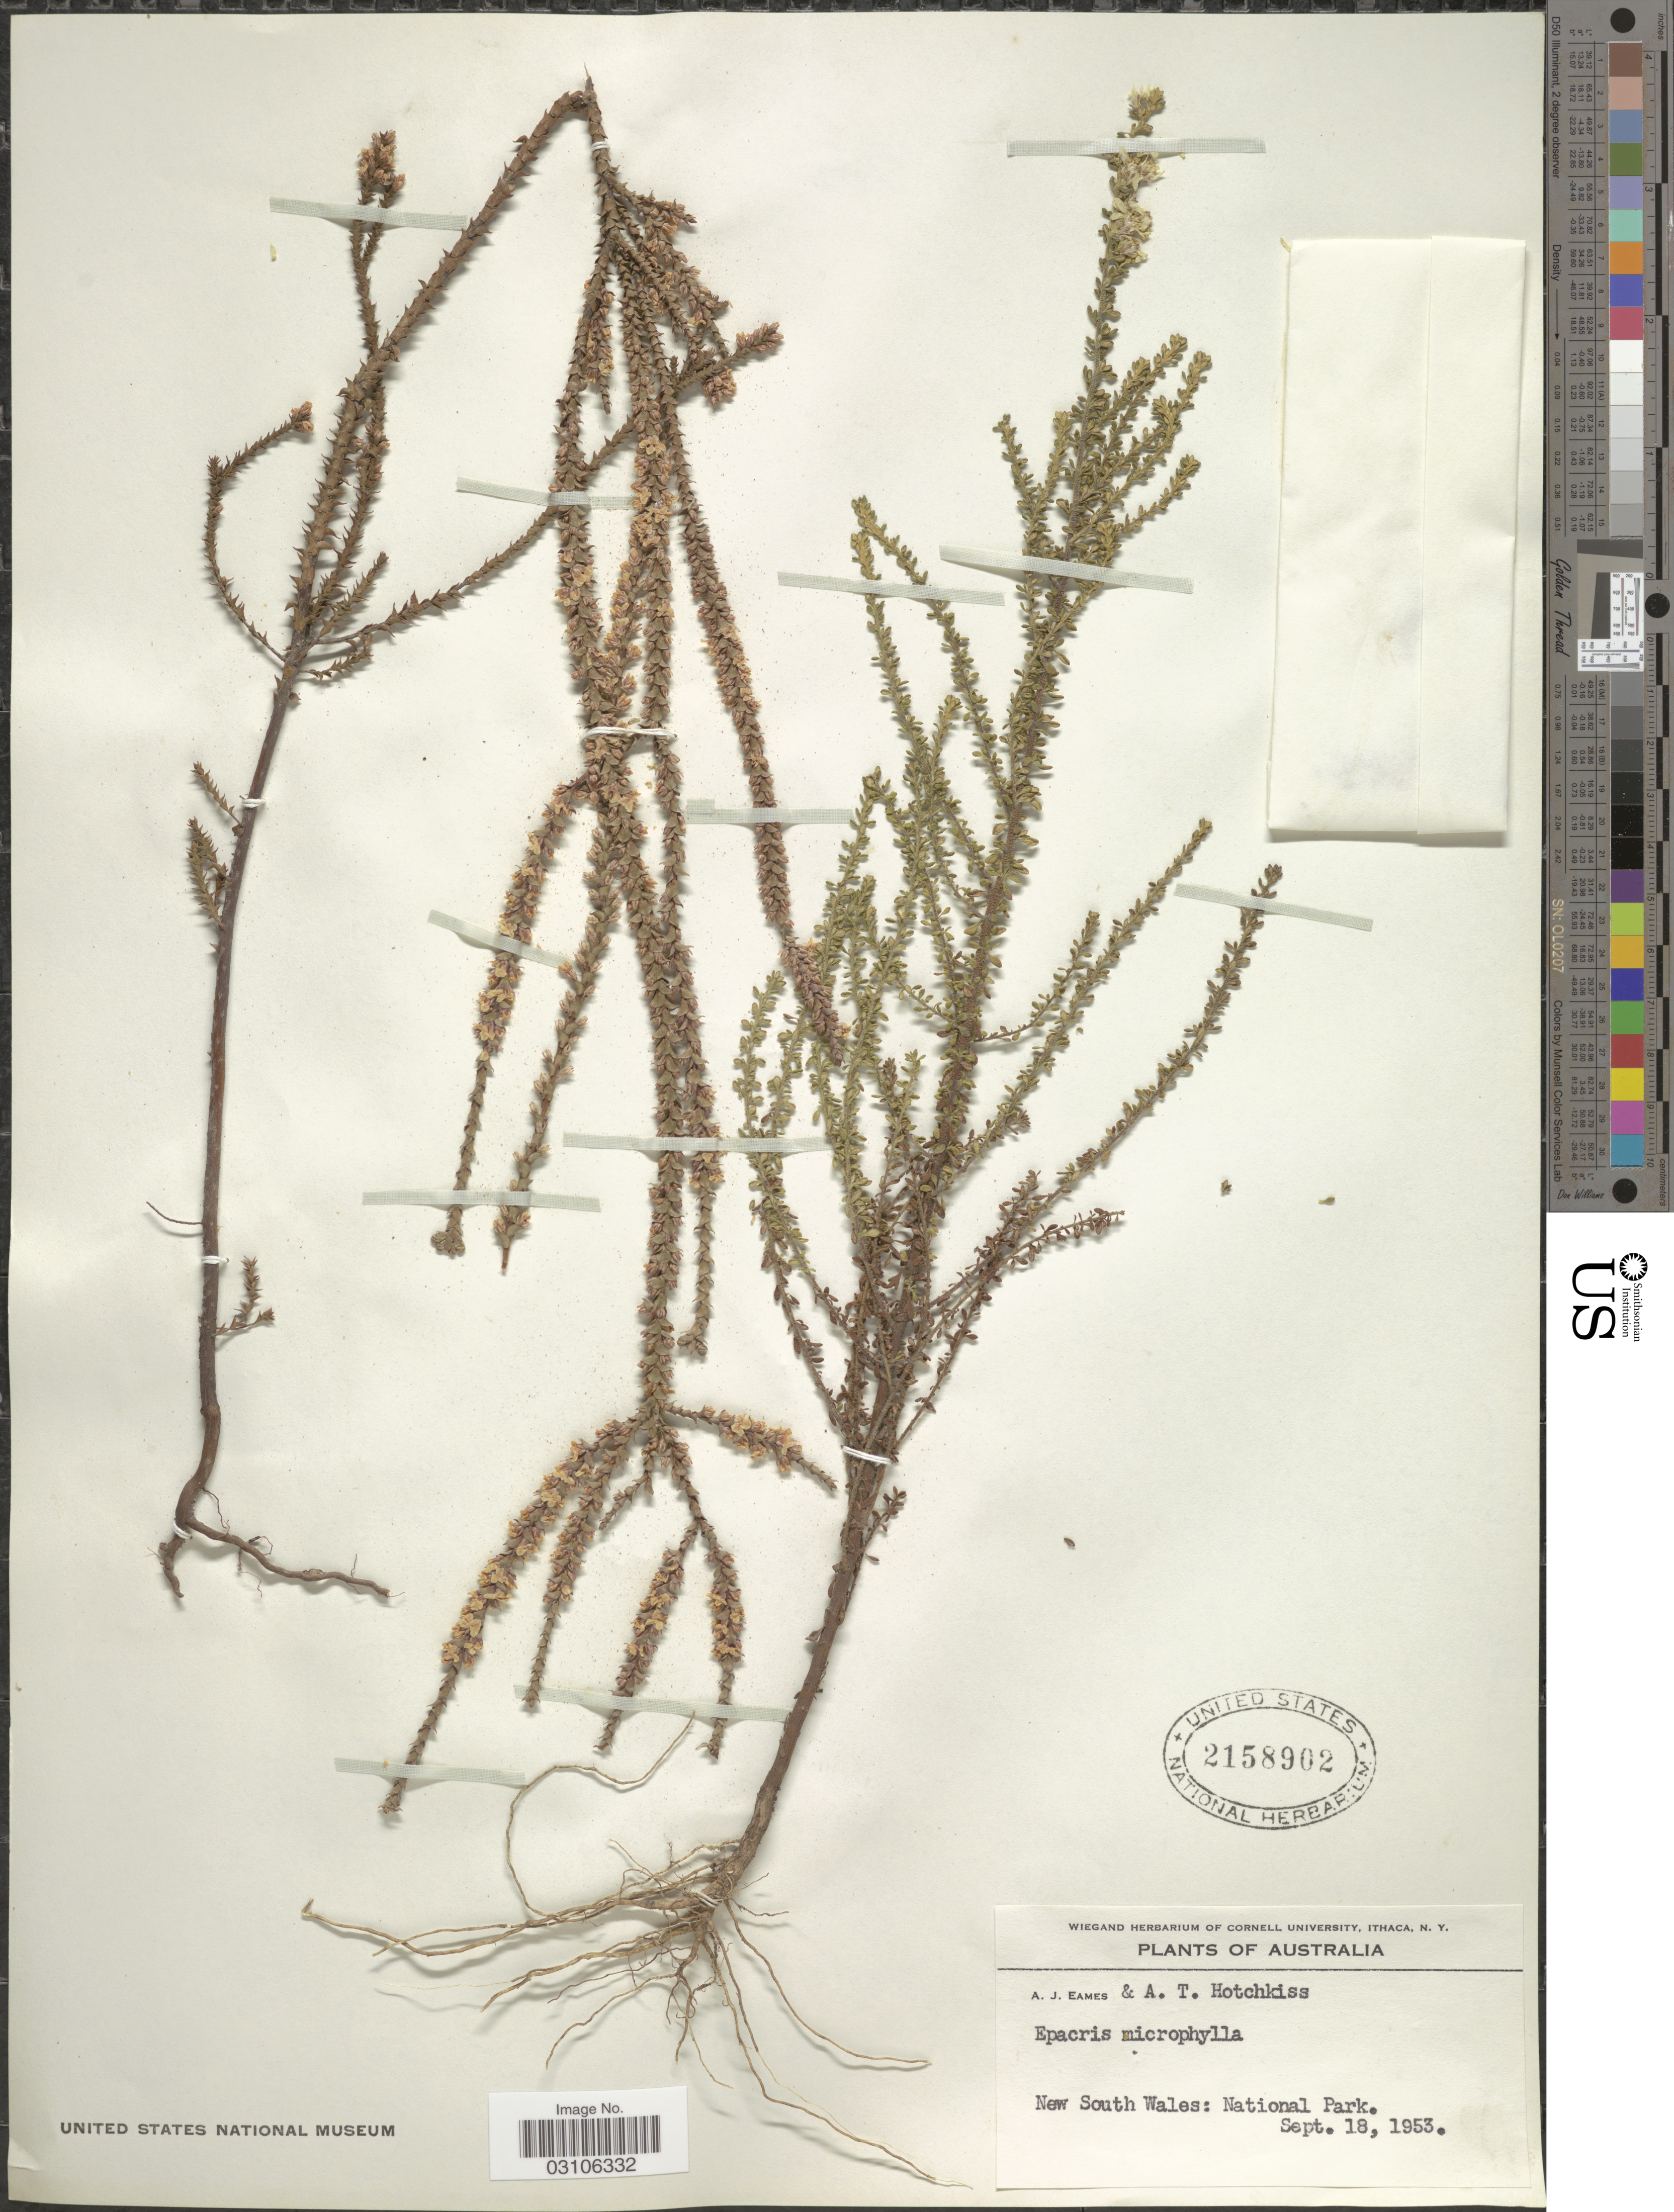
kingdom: Plantae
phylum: Tracheophyta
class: Magnoliopsida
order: Ericales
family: Ericaceae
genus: Epacris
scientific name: Epacris microphylla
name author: R. Br.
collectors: A. J. Eames & A. Hotchkiss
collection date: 1953-09-18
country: Australia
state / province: New South Wales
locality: National Park.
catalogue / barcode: US 2158902